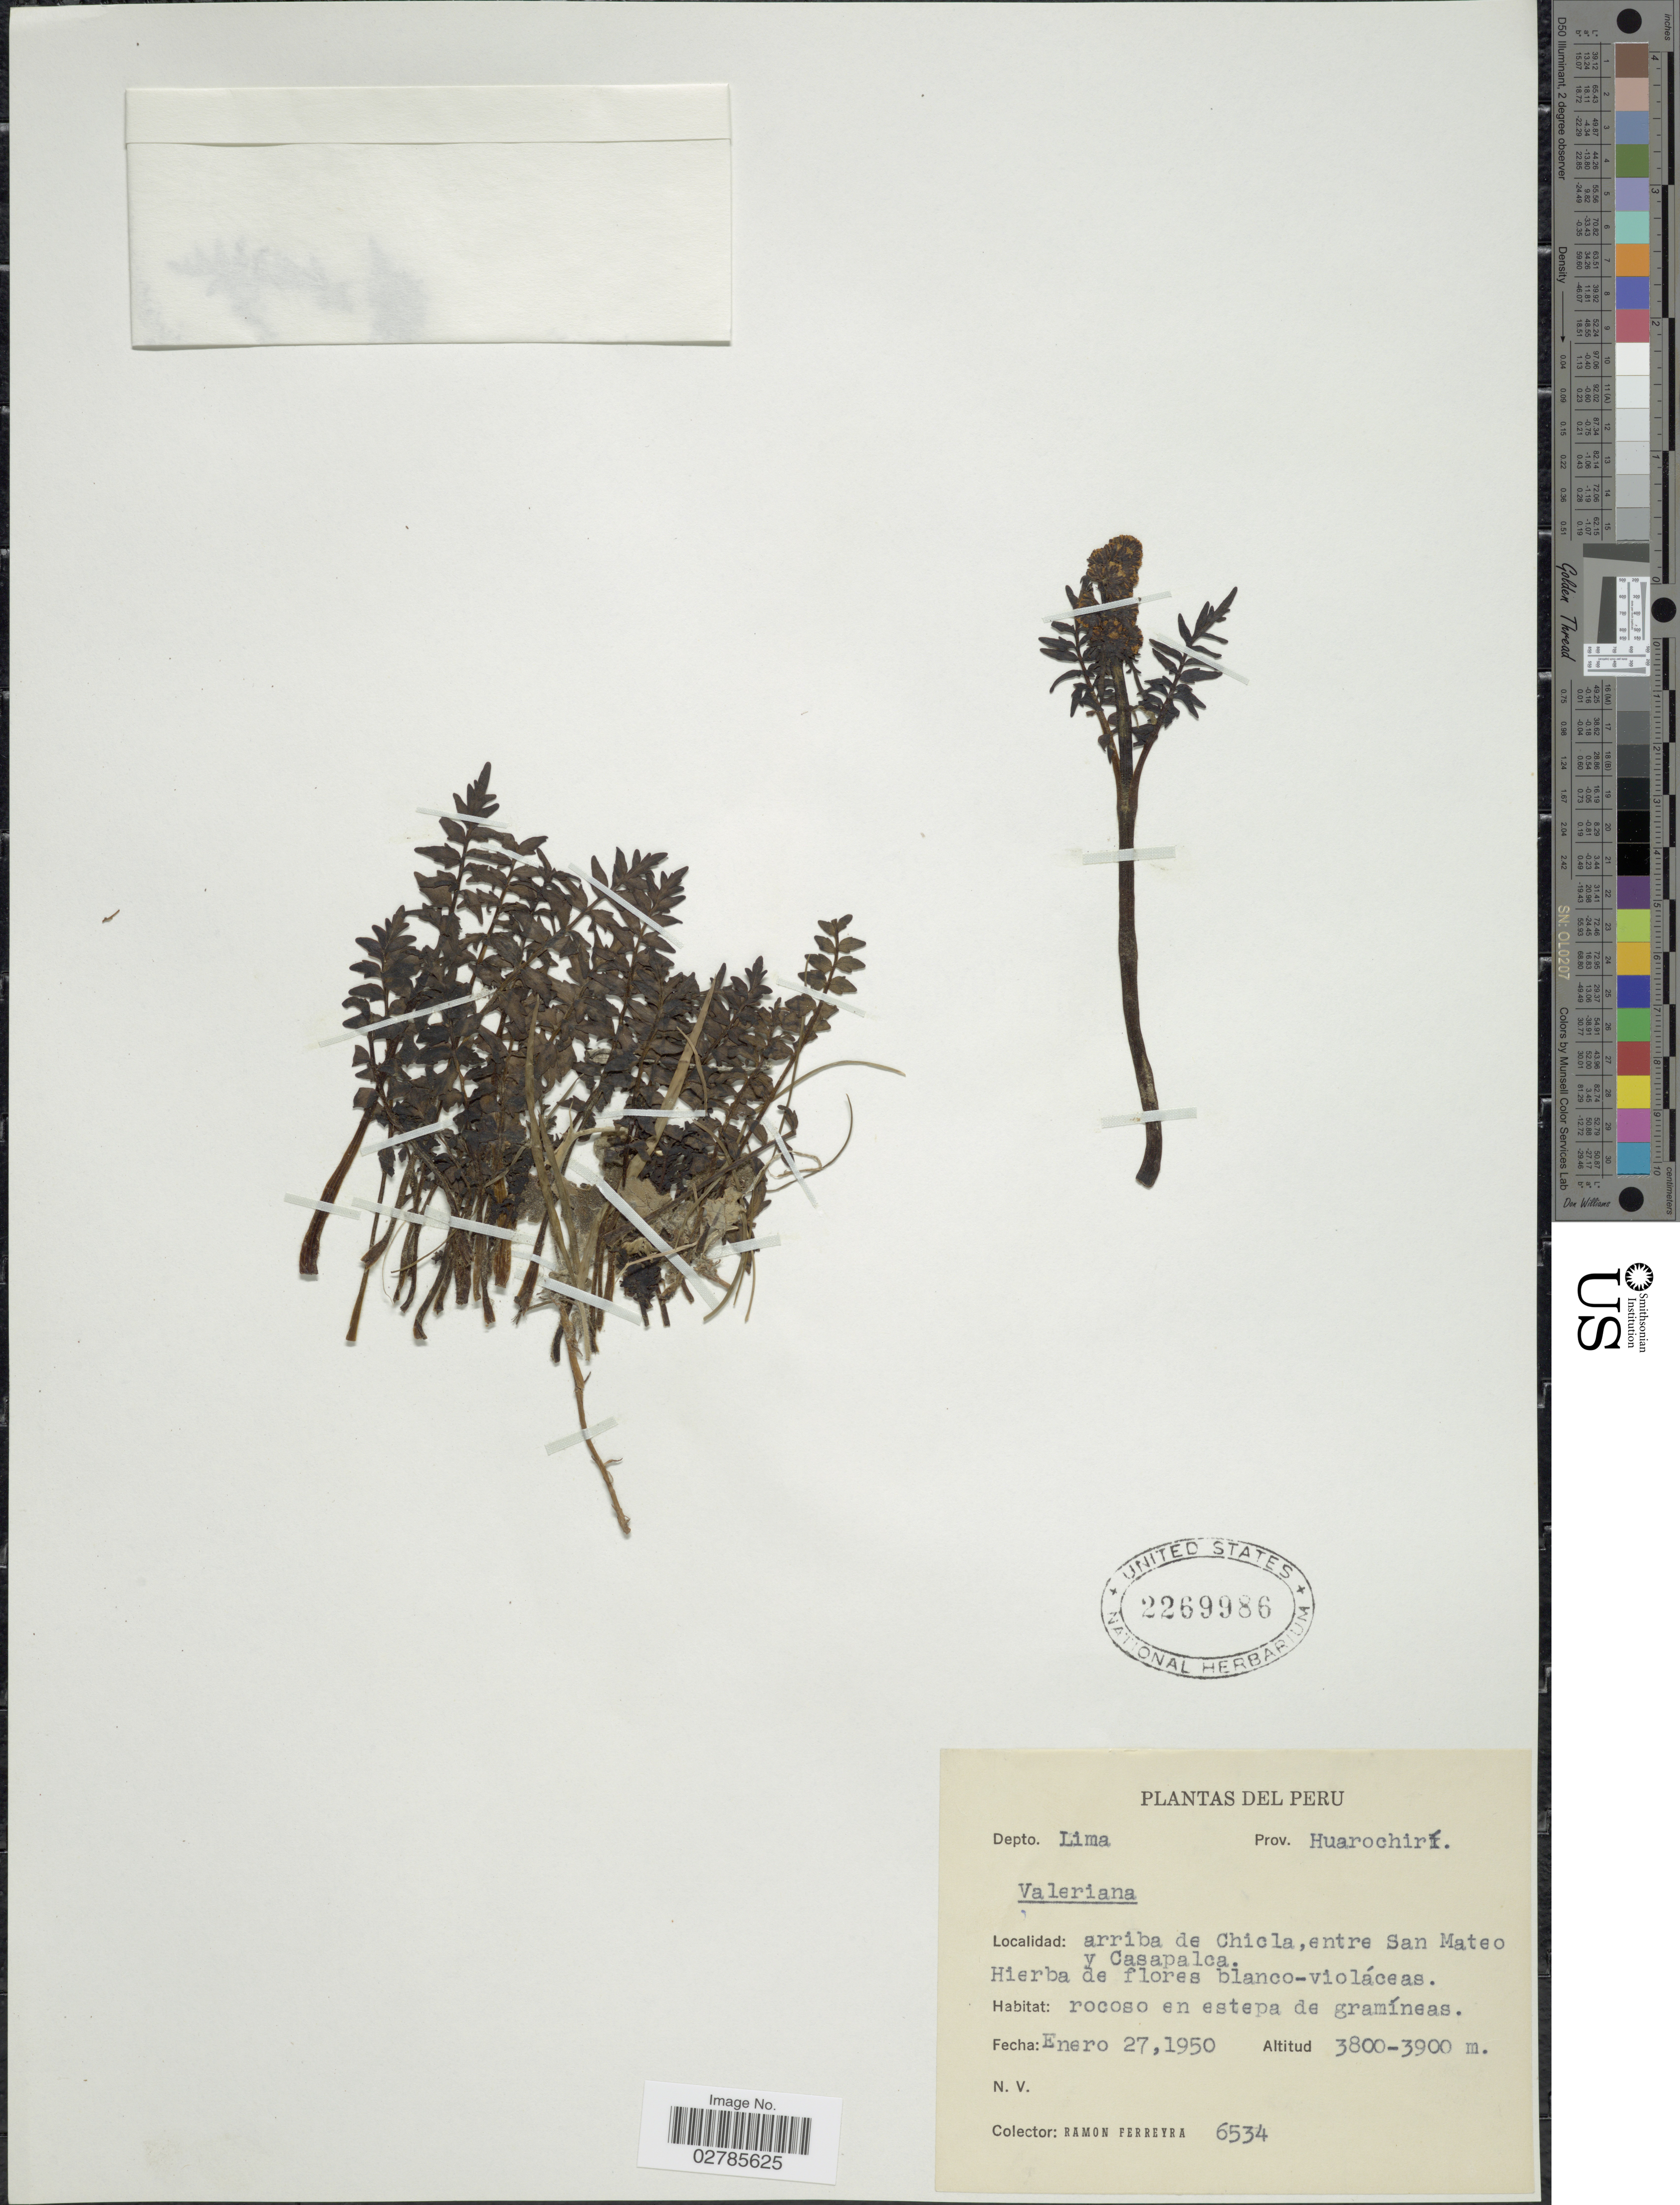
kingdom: Plantae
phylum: Tracheophyta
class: Magnoliopsida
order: Dipsacales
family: Caprifoliaceae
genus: Valeriana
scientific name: Valeriana sp.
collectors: R. A. Ferreyra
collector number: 6534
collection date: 1950-01-27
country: Peru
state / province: Lima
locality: Depto. Lima, Prov. Huarochiri, arriba de Chicla, entre San Mateo y Casapalca.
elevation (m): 3800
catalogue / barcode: US 2269986